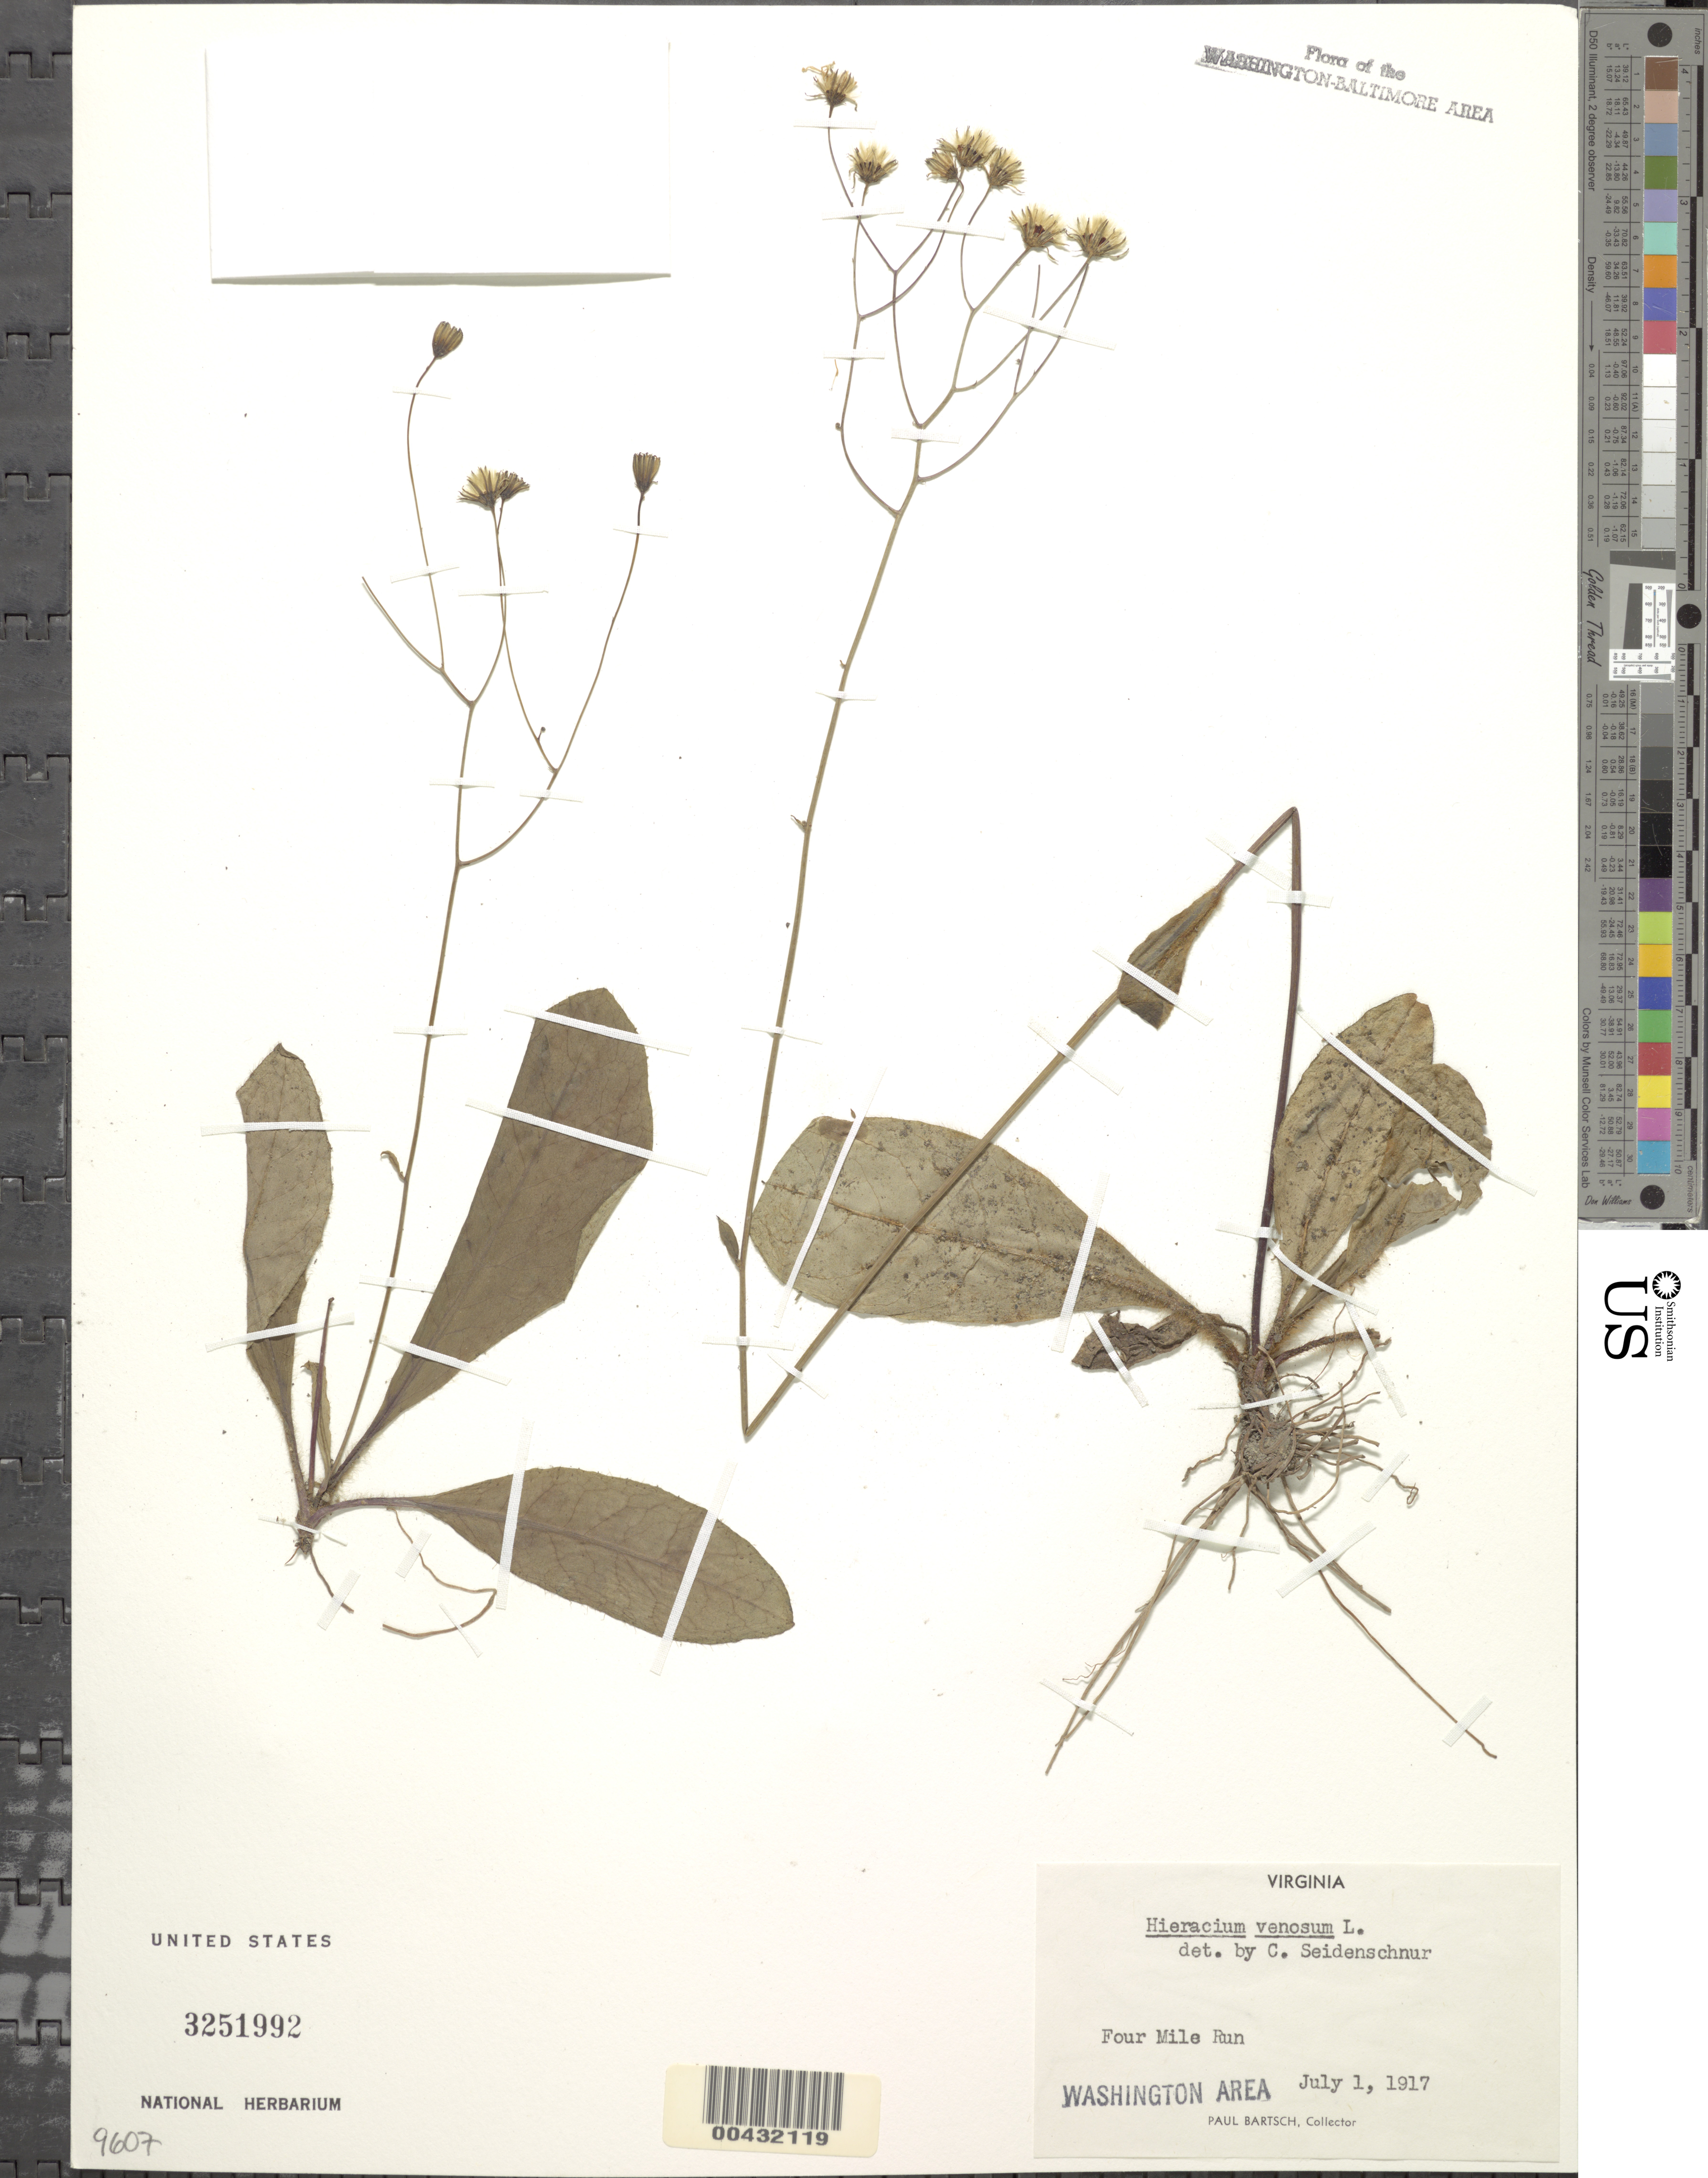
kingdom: Plantae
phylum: Tracheophyta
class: Magnoliopsida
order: Asterales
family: Asteraceae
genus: Hieracium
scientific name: Hieracium venosum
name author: L.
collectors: P. Bartsch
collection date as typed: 01 Jul 1917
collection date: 1917-07-01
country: United States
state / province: Virginia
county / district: Arlington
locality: Four Mile Run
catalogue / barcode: US 3251992